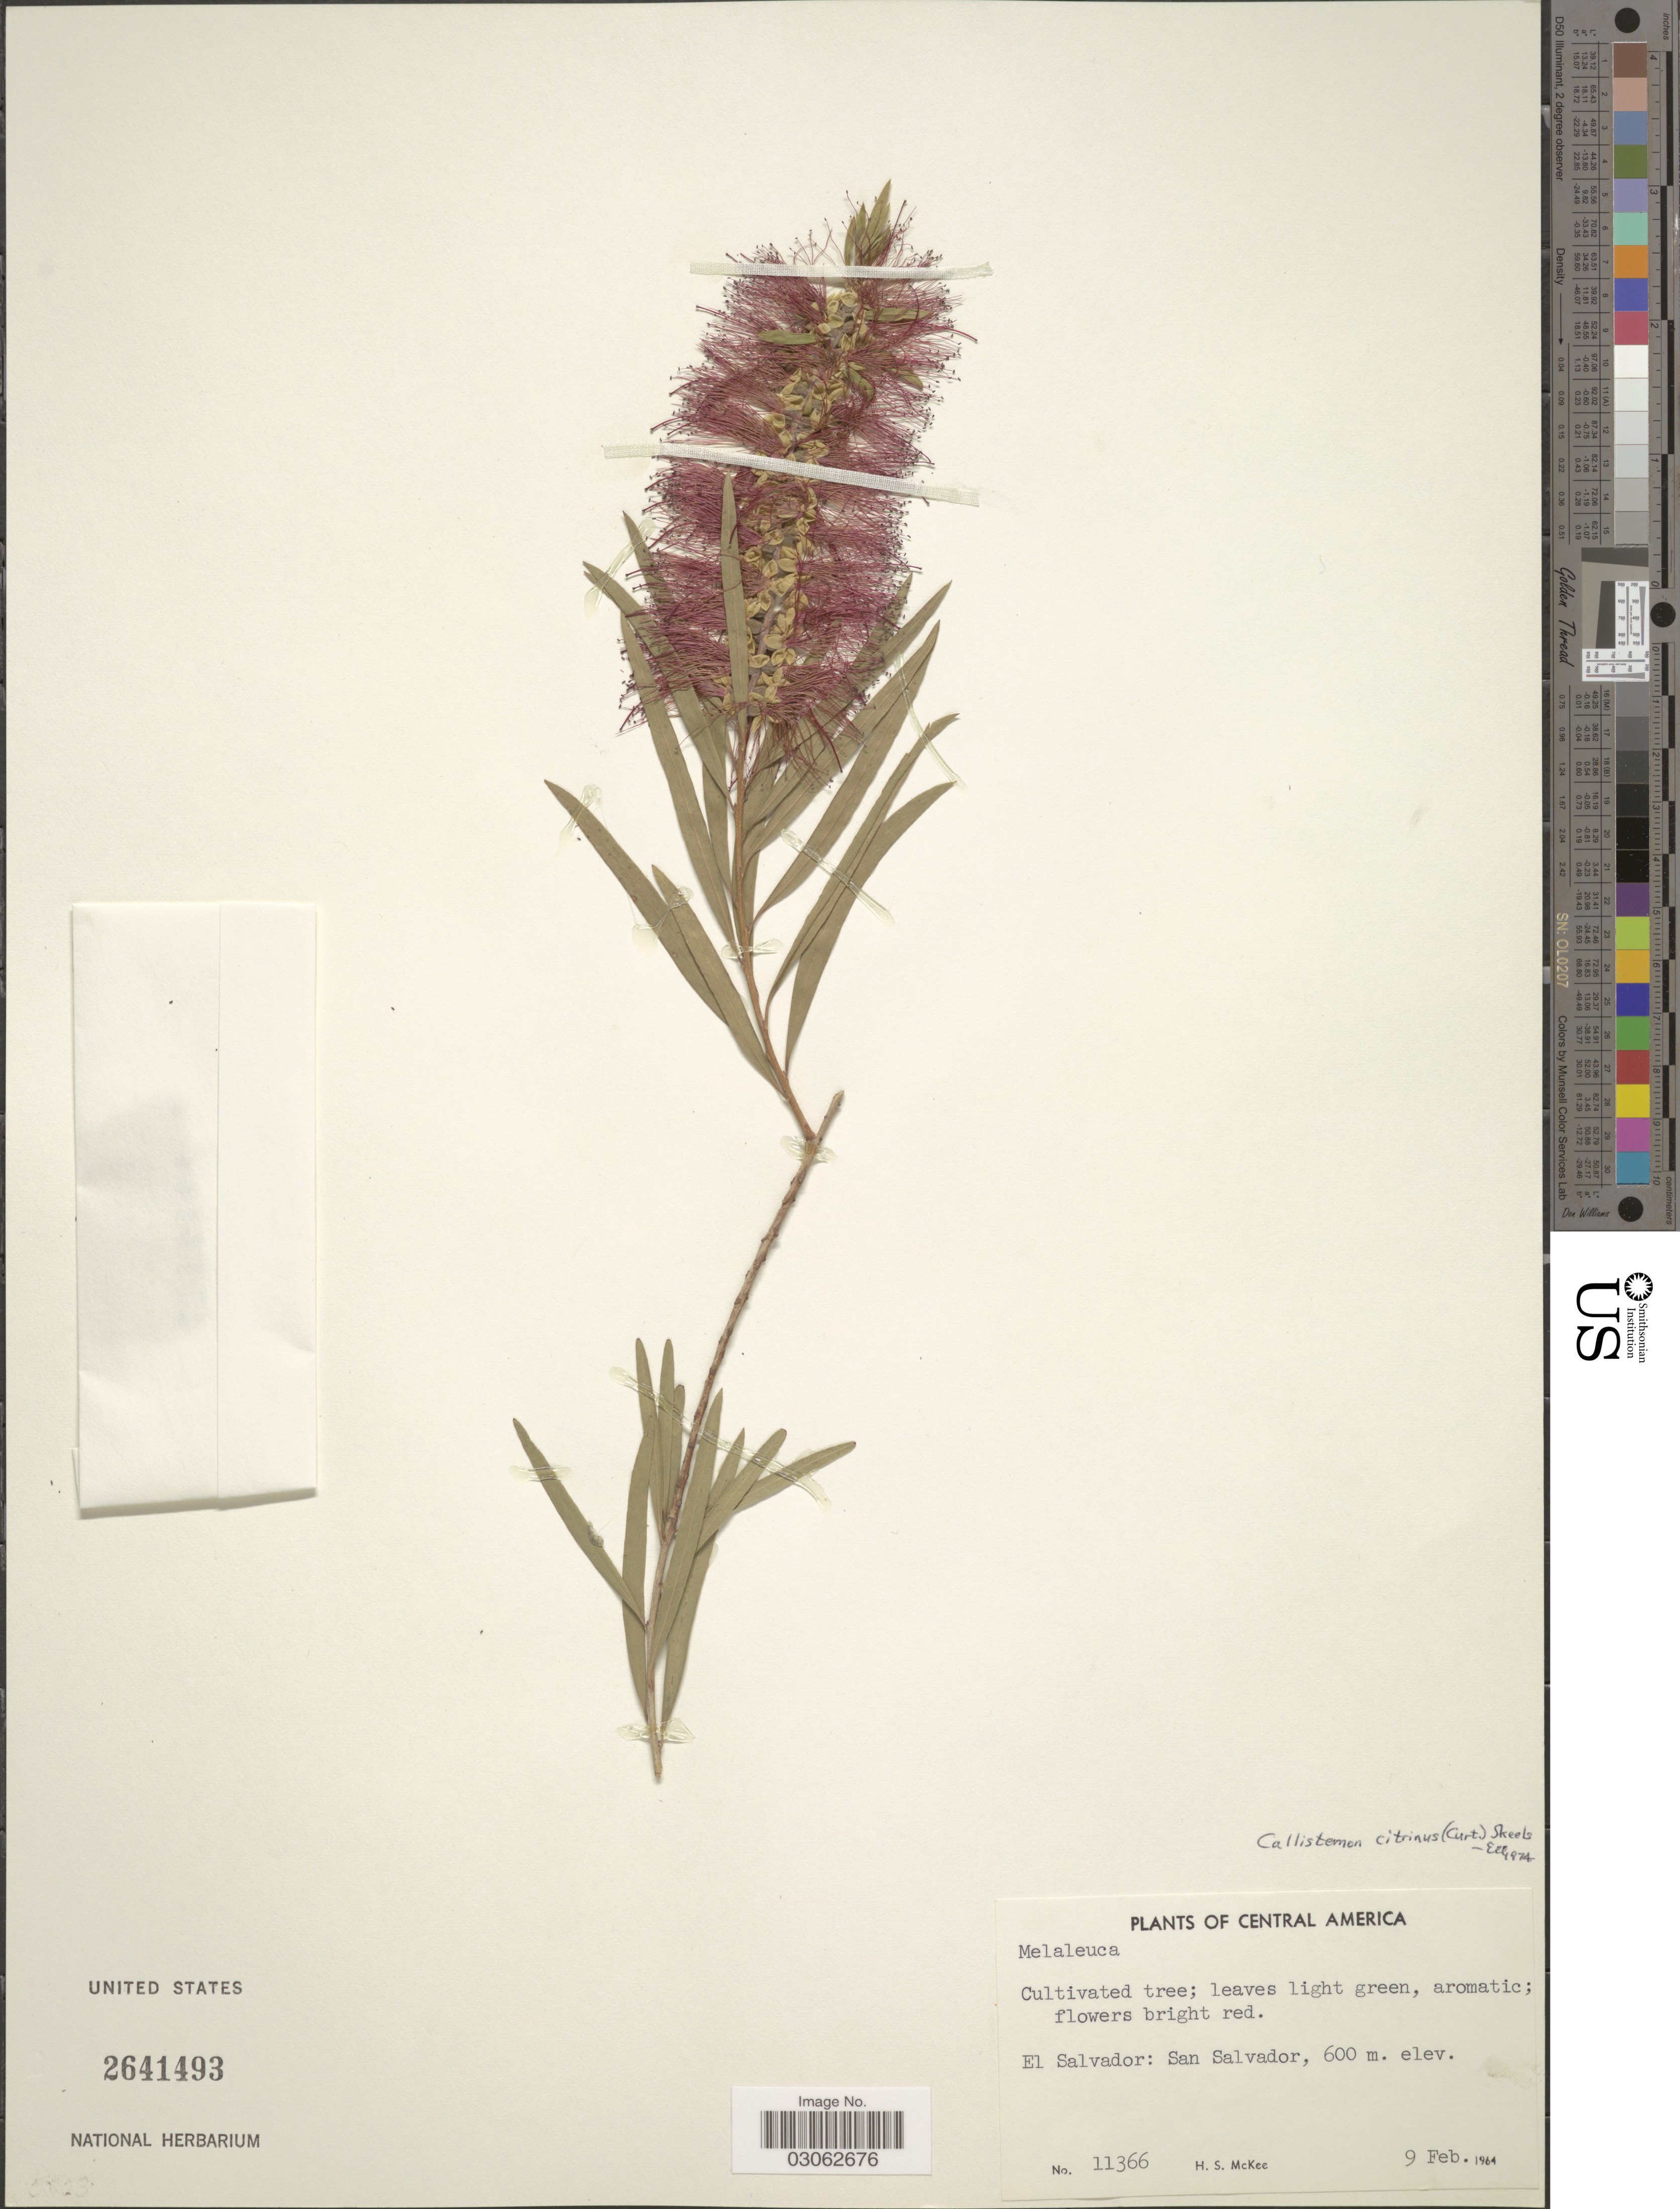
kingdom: Plantae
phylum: Tracheophyta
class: Magnoliopsida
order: Myrtales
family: Myrtaceae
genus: Callistemon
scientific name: Callistemon citrinus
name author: (Curtis) Skeels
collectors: H. S. McKee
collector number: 11366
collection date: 1964-02-09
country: El Salvador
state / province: San Salvador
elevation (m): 600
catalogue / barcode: US 2641493